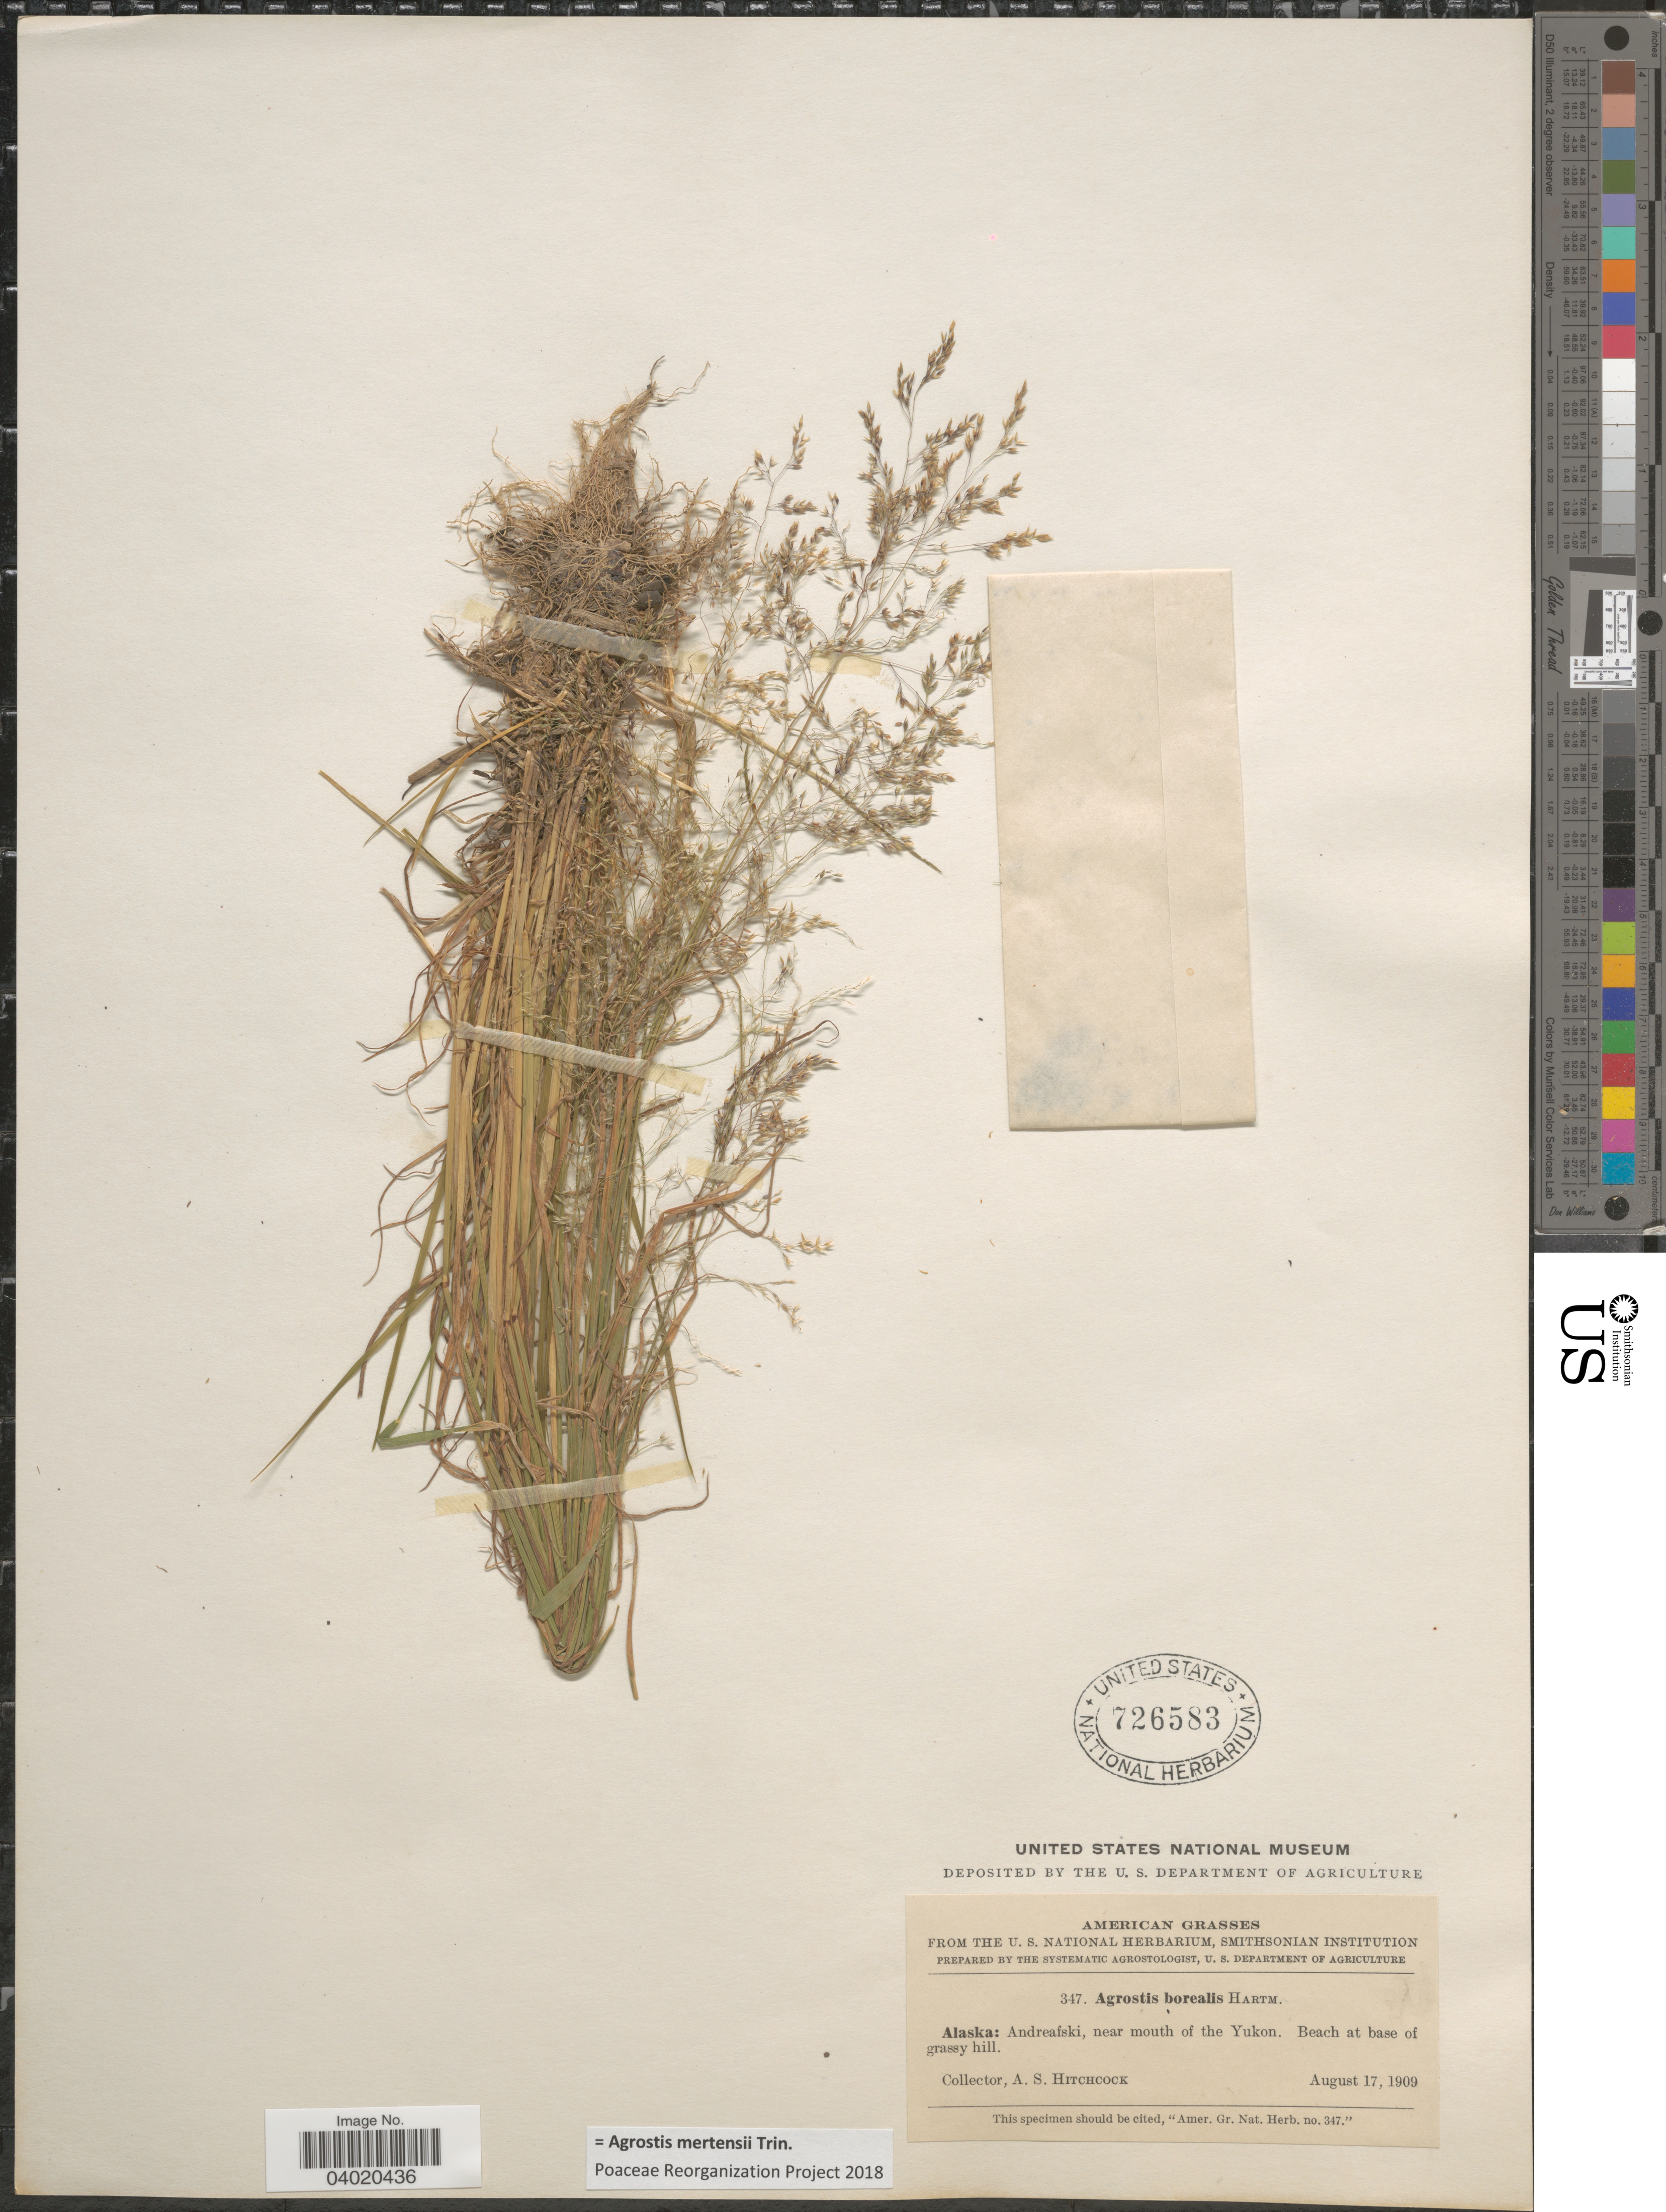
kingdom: Plantae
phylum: Tracheophyta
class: Liliopsida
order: Poales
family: Poaceae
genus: Agrostis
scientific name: Agrostis mertensii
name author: Trin.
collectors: A. S. Hitchcock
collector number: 347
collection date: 1909-08-17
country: United States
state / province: Alaska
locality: Andreafski, near mouth of the Yukon.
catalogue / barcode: US 726583